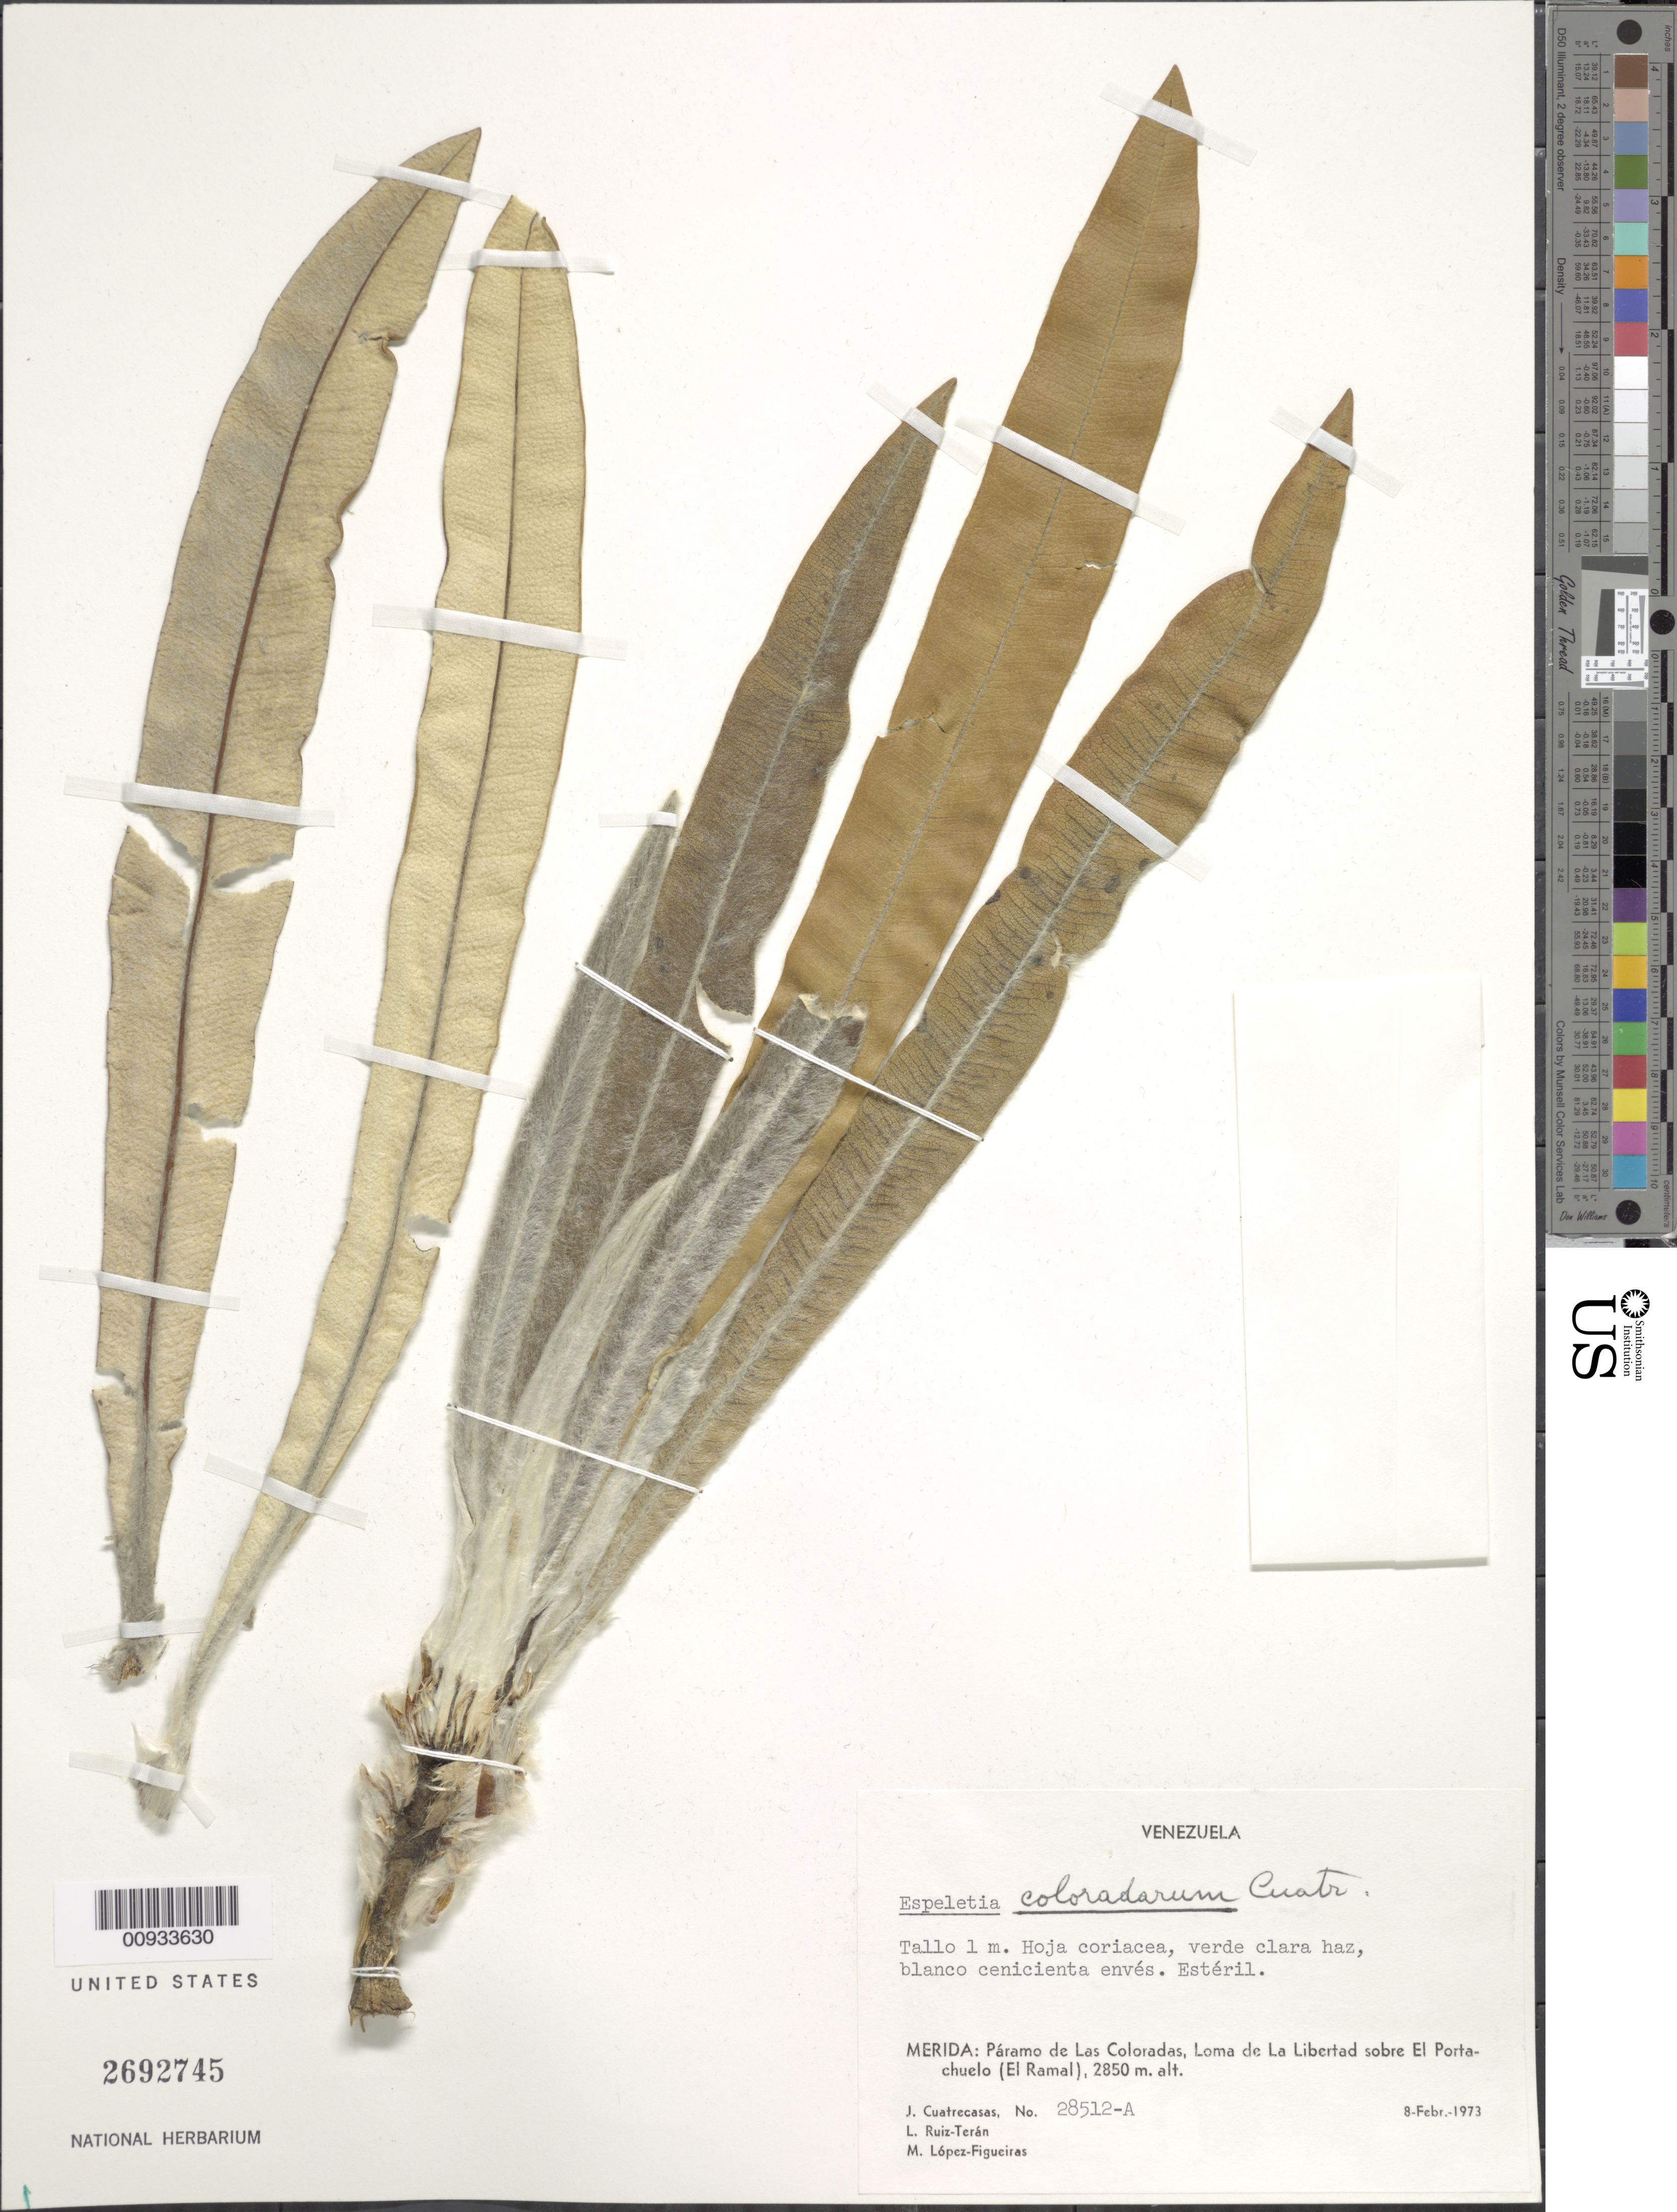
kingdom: Plantae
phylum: Tracheophyta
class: Magnoliopsida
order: Asterales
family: Asteraceae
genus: Ruilopezia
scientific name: Ruilopezia coloradarum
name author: (Cuatrec.) Cuatrec.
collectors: J. Cuatrecasas, L. E. Ruíz-Terán & M. López Figueiras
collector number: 28512-A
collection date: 1973-02-08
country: Venezuela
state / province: Mérida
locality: Paramo de Las Coloradas, Loma de La Libertad sobre El Portachuelo (El Ramal)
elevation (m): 2850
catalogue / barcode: US 2692745